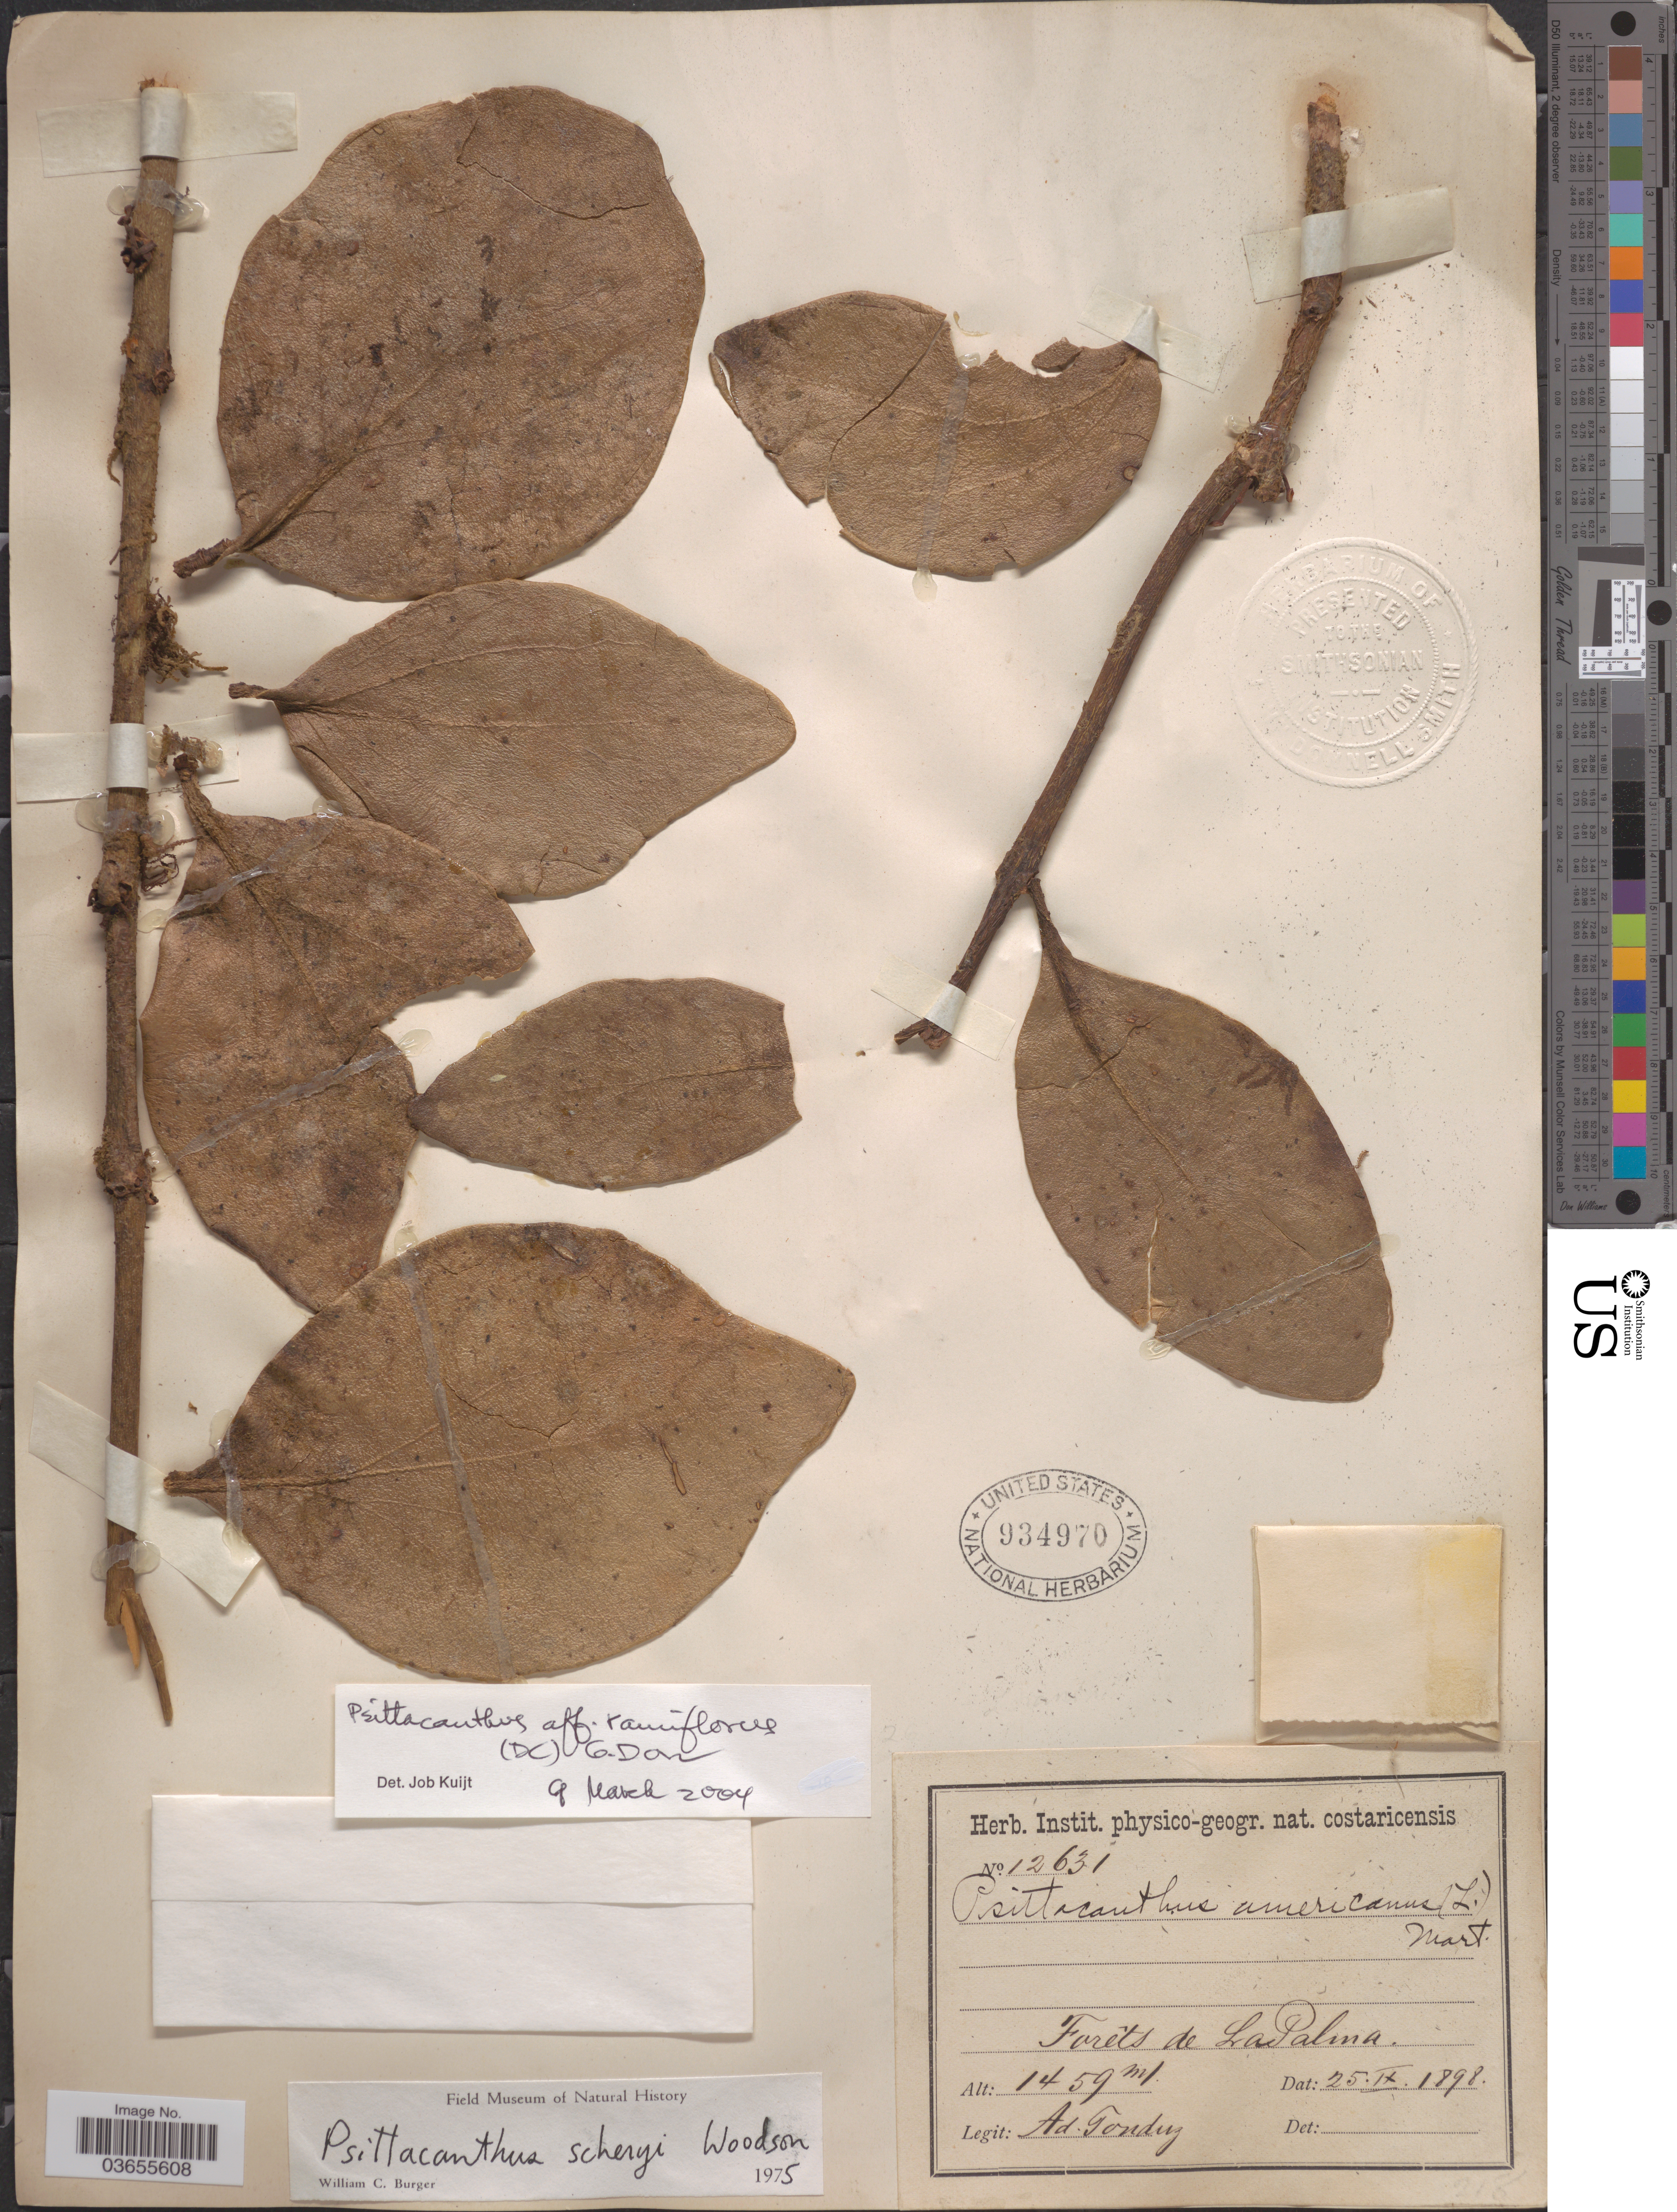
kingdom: Plantae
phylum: Tracheophyta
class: Magnoliopsida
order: Santalales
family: Loranthaceae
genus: Psittacanthus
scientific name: Psittacanthus ramiflorus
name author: (Moc. & Sessé ex DC.) G. Don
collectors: A. Tonduz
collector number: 12631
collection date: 1898-09-25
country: Costa Rica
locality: Forêts de La Palma.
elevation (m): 1459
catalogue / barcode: US 934970